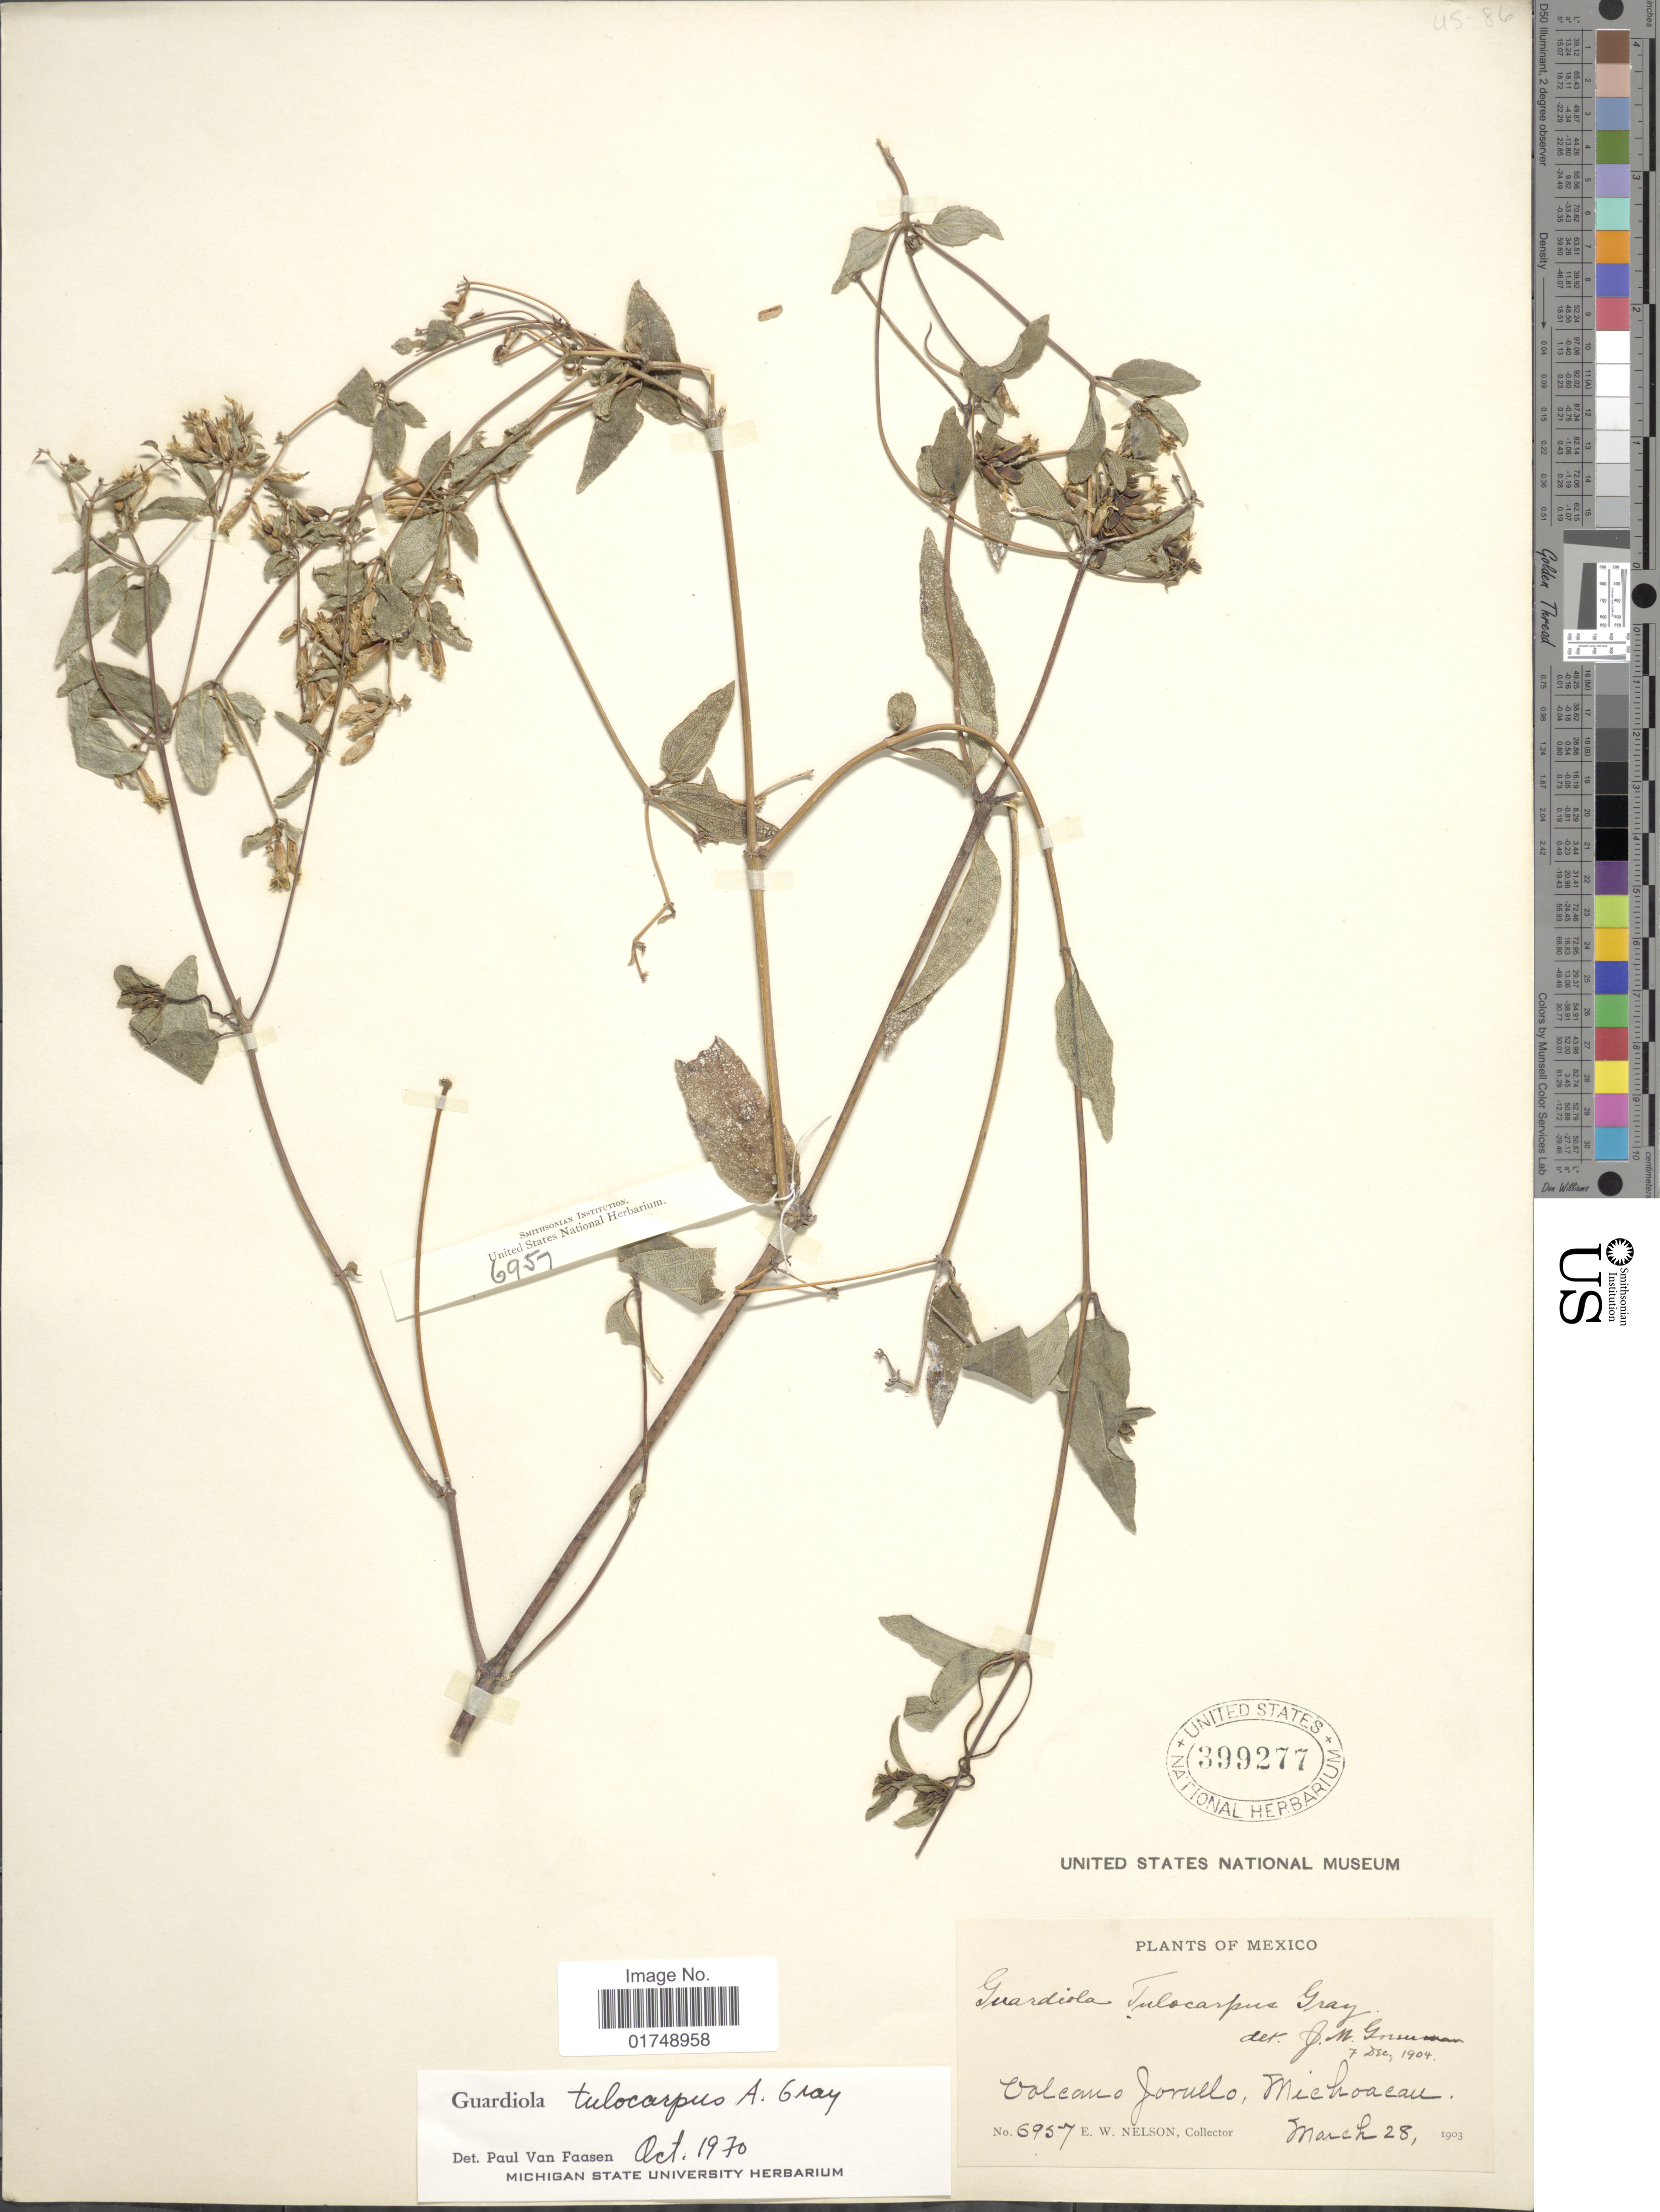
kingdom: Plantae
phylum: Tracheophyta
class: Magnoliopsida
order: Asterales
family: Asteraceae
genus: Guardiola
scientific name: Guardiola tulocarpus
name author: A. Gray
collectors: E. W. Nelson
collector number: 6957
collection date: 1903-03-28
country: Mexico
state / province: Michoacán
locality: Volcano Jorullo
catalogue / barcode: US 399277